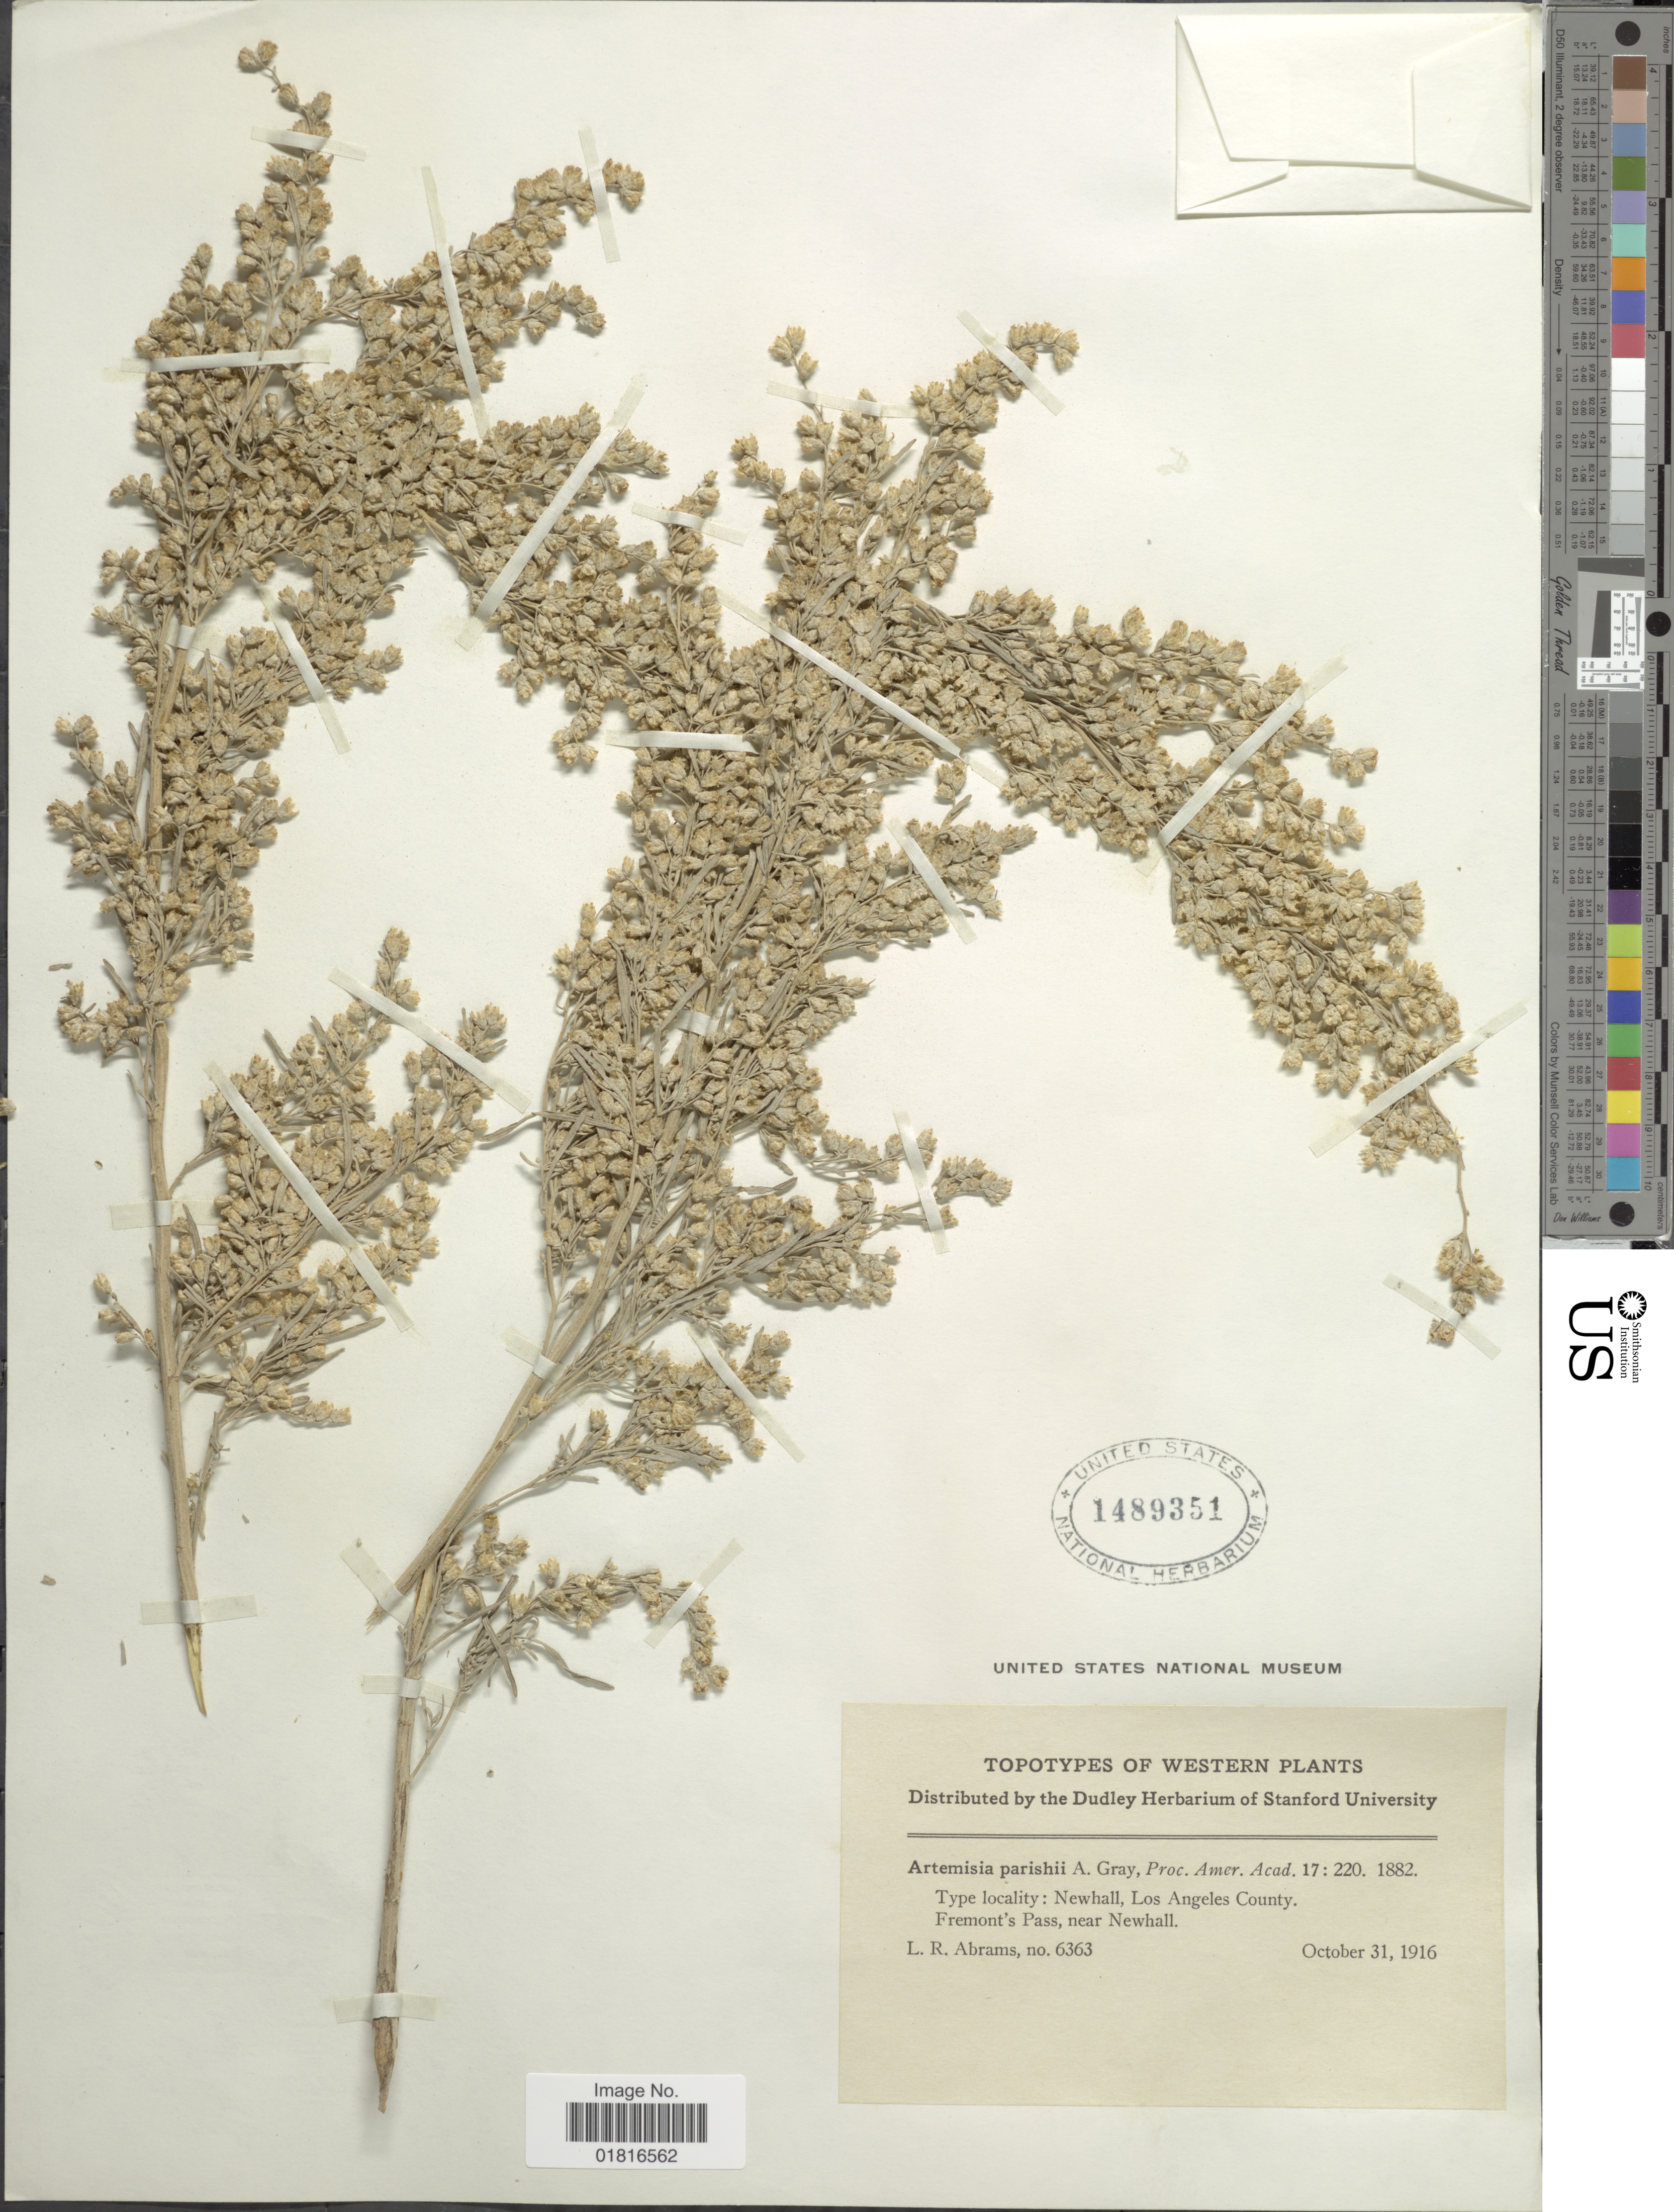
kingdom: Plantae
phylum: Tracheophyta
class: Magnoliopsida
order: Asterales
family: Asteraceae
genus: Artemisia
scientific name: Artemisia parishii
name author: A. Gray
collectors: L. Abrams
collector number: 6363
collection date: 1916-10-31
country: United States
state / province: California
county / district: Los Angeles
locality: New Hall, Los Angeles County. Fremont's Pass, near Newhall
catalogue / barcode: US 1489351